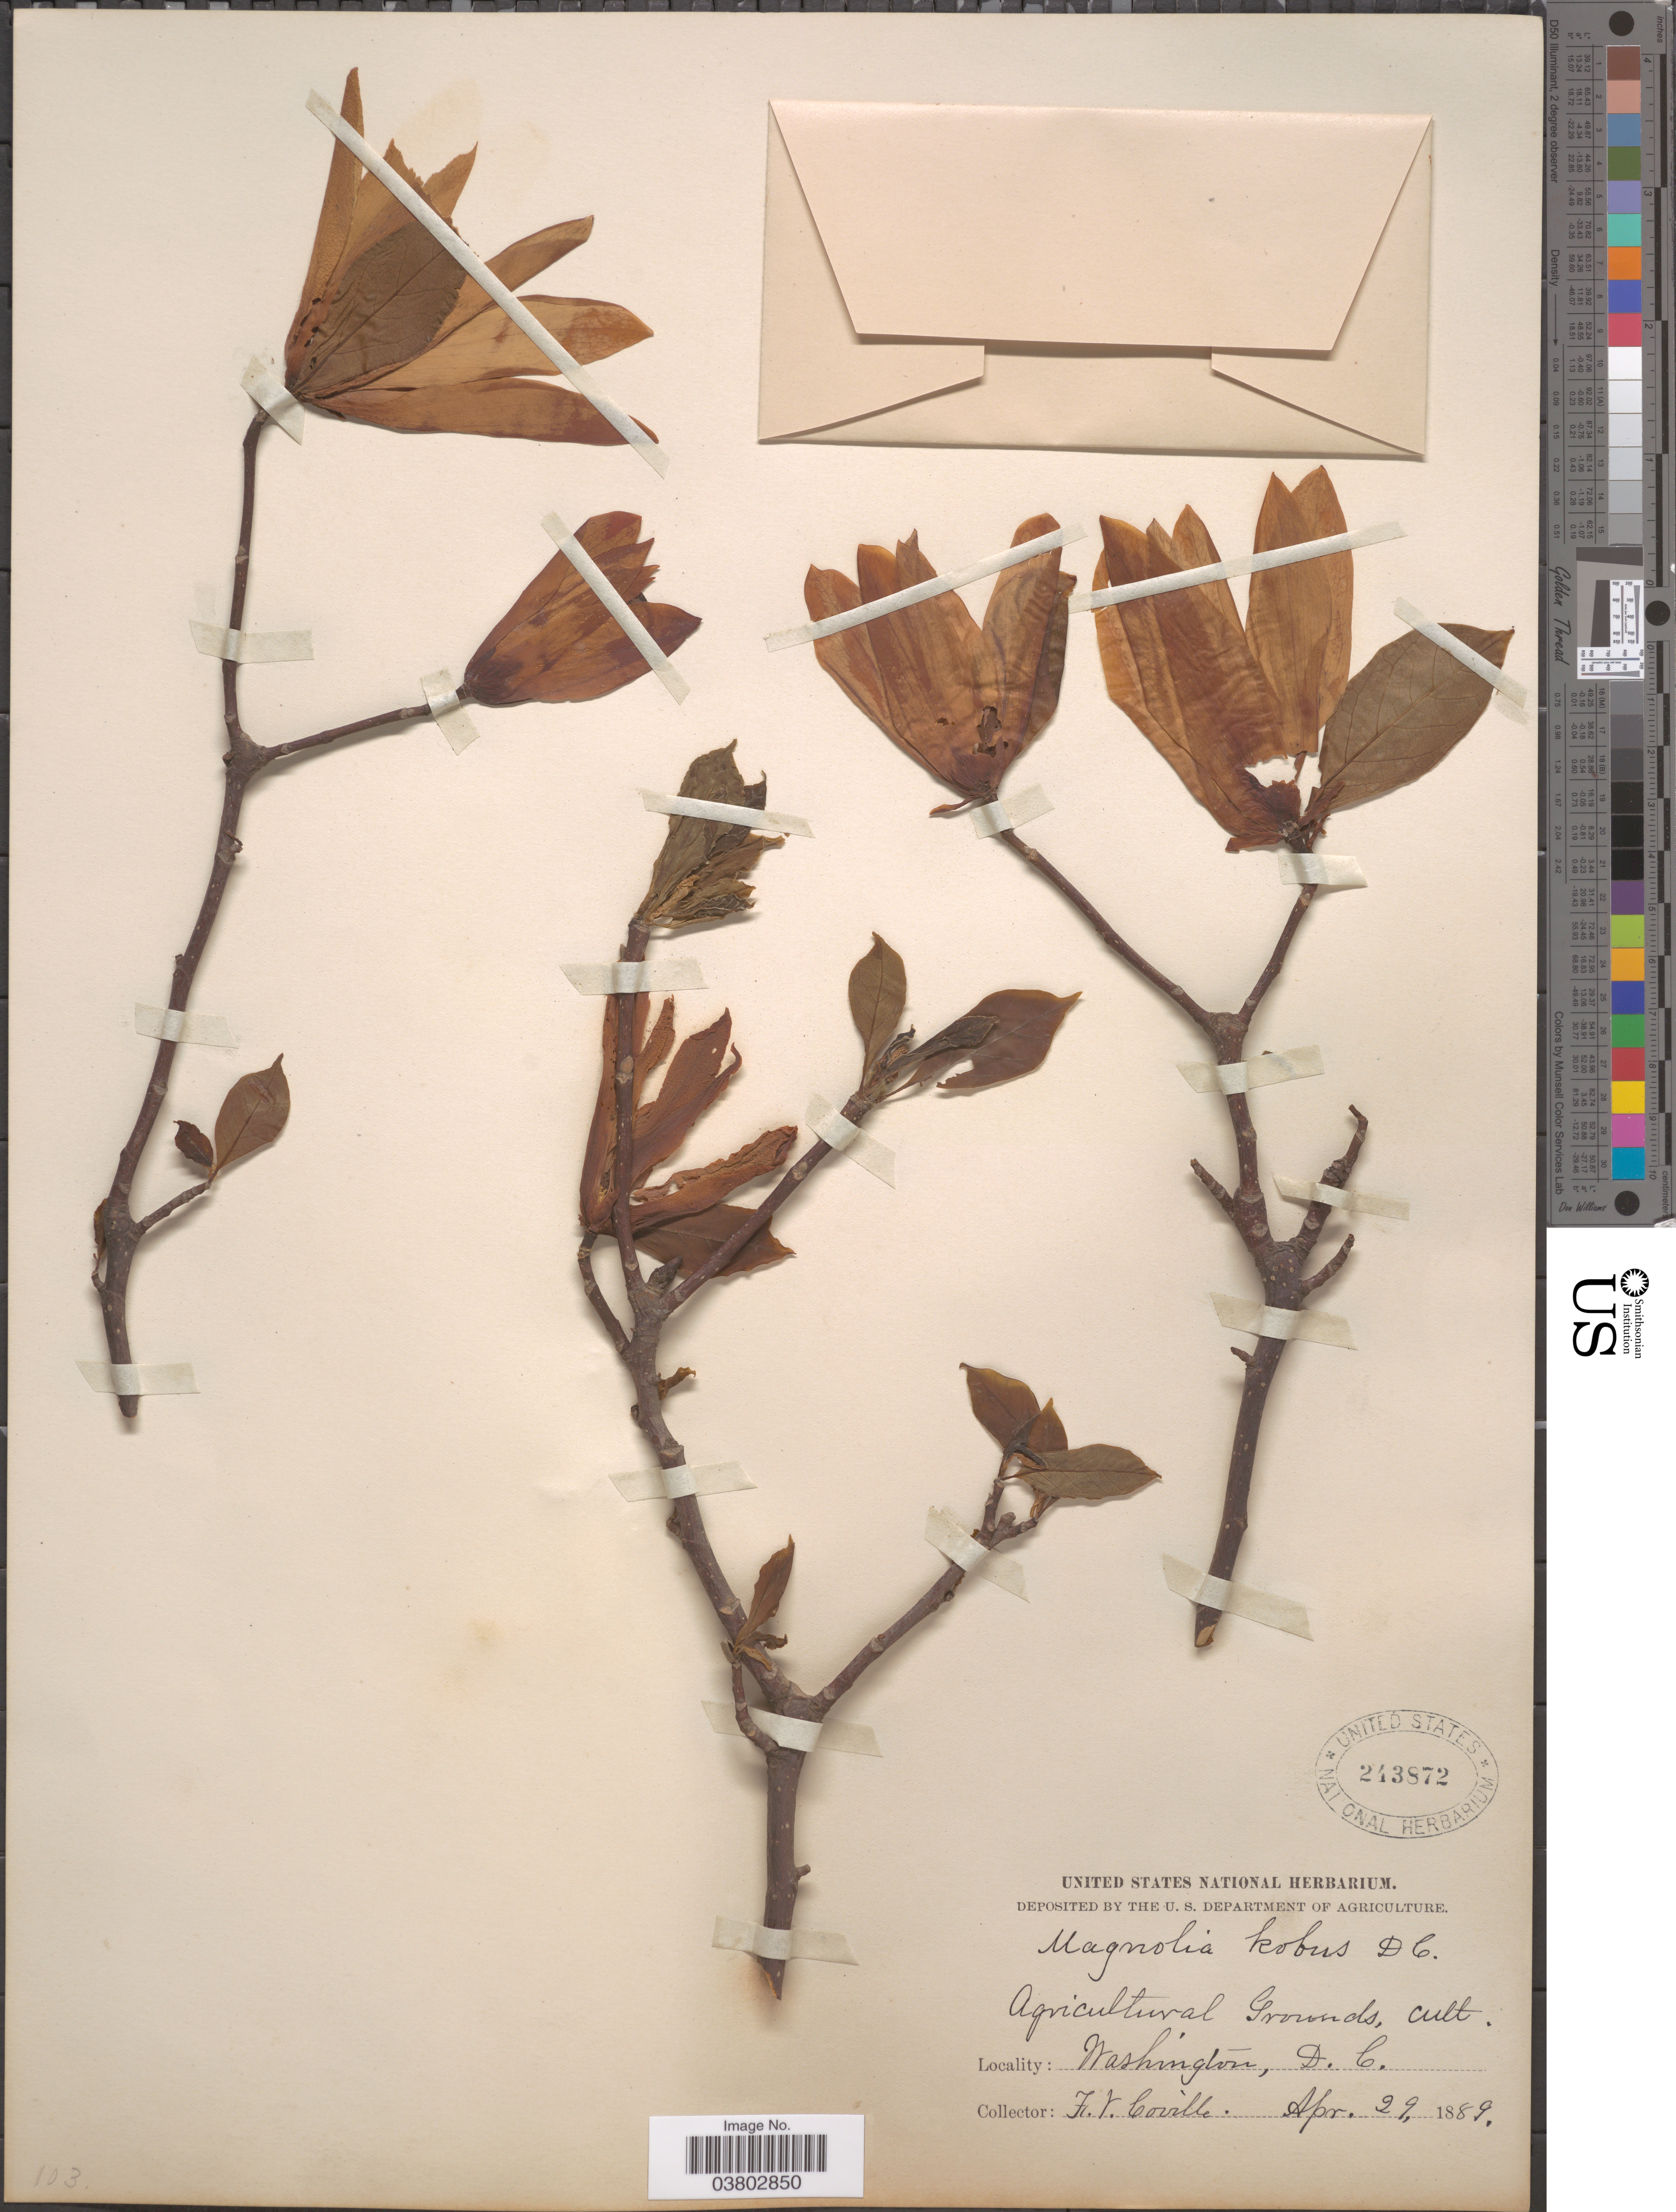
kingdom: Plantae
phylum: Tracheophyta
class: Magnoliopsida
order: Magnoliales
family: Magnoliaceae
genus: Magnolia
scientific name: Magnolia kobus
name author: DC.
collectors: F. V. Coville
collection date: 1889-04-29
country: United States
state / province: District of Columbia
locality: Agricultural Grounds. Washington.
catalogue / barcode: US 243872